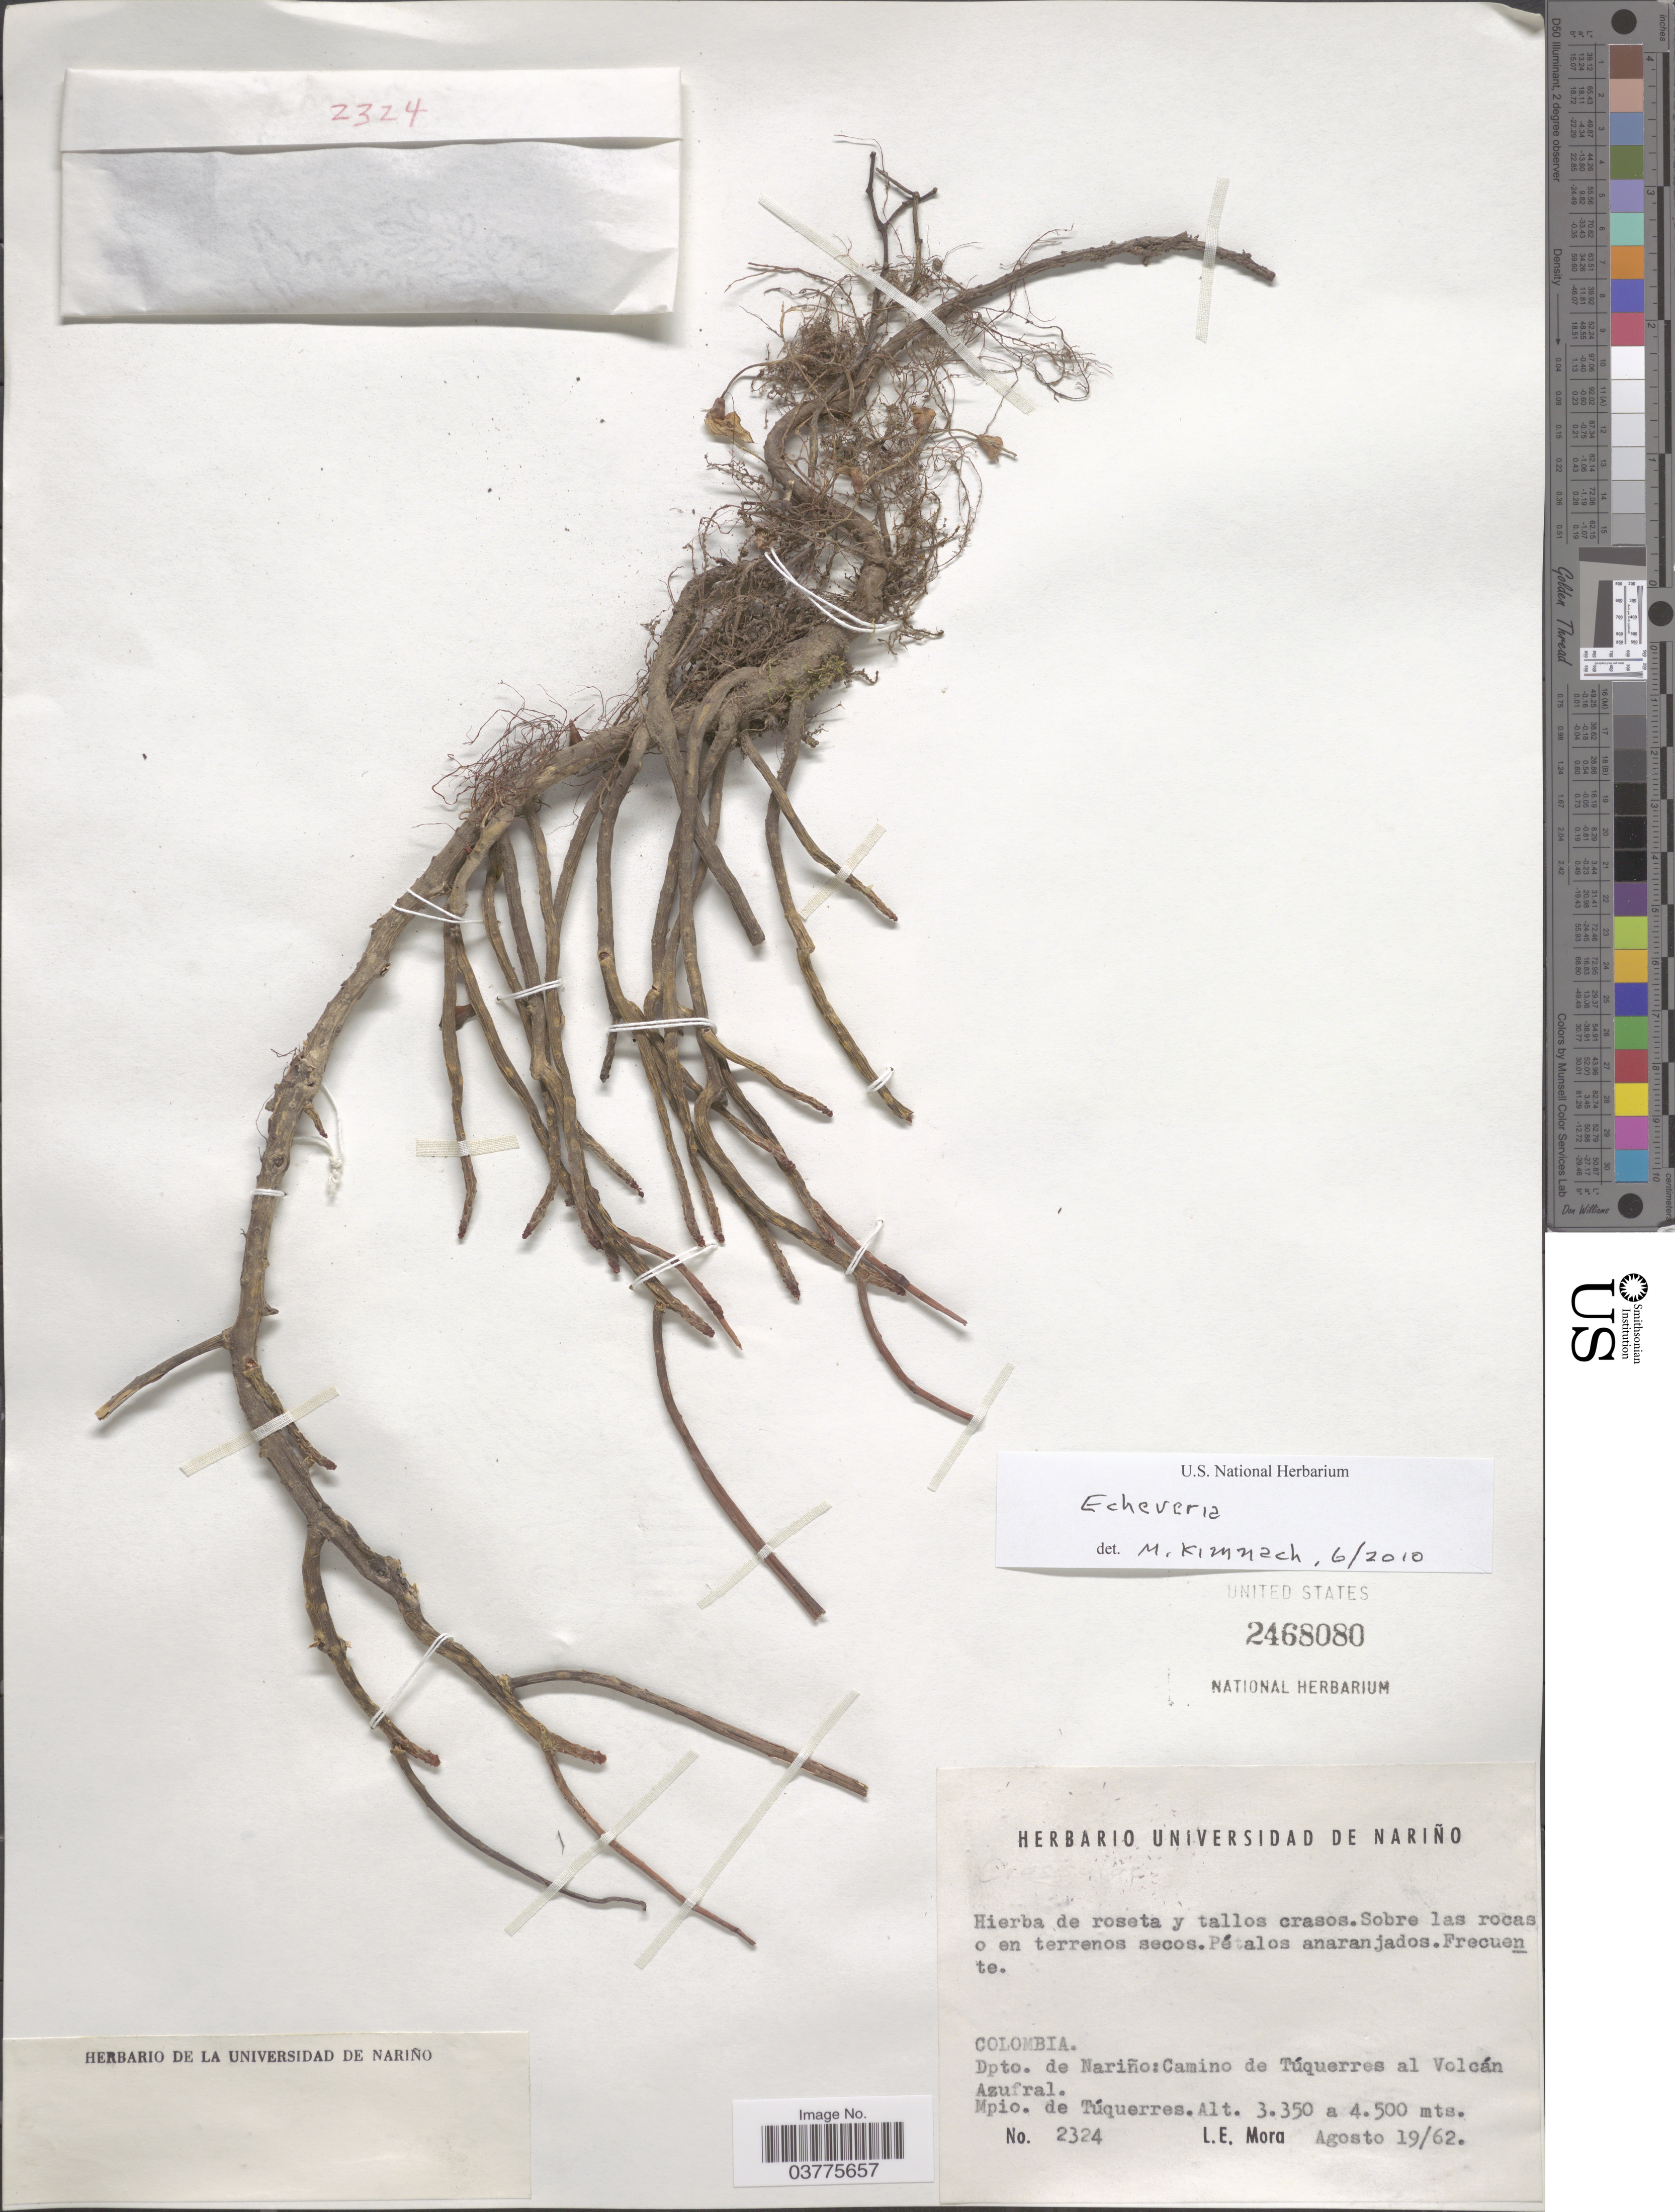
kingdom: Plantae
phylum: Tracheophyta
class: Magnoliopsida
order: Saxifragales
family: Crassulaceae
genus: Echeveria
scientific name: Echeveria sp.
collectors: L. Mora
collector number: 2324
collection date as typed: Transcribed d/m/y: 19/8/62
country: Colombia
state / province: Nariño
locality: Dpto. de Nariño: Camino de Túquerres al Volcán Azufral. Mpio. de Túquerres.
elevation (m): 3350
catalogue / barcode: US 2468080